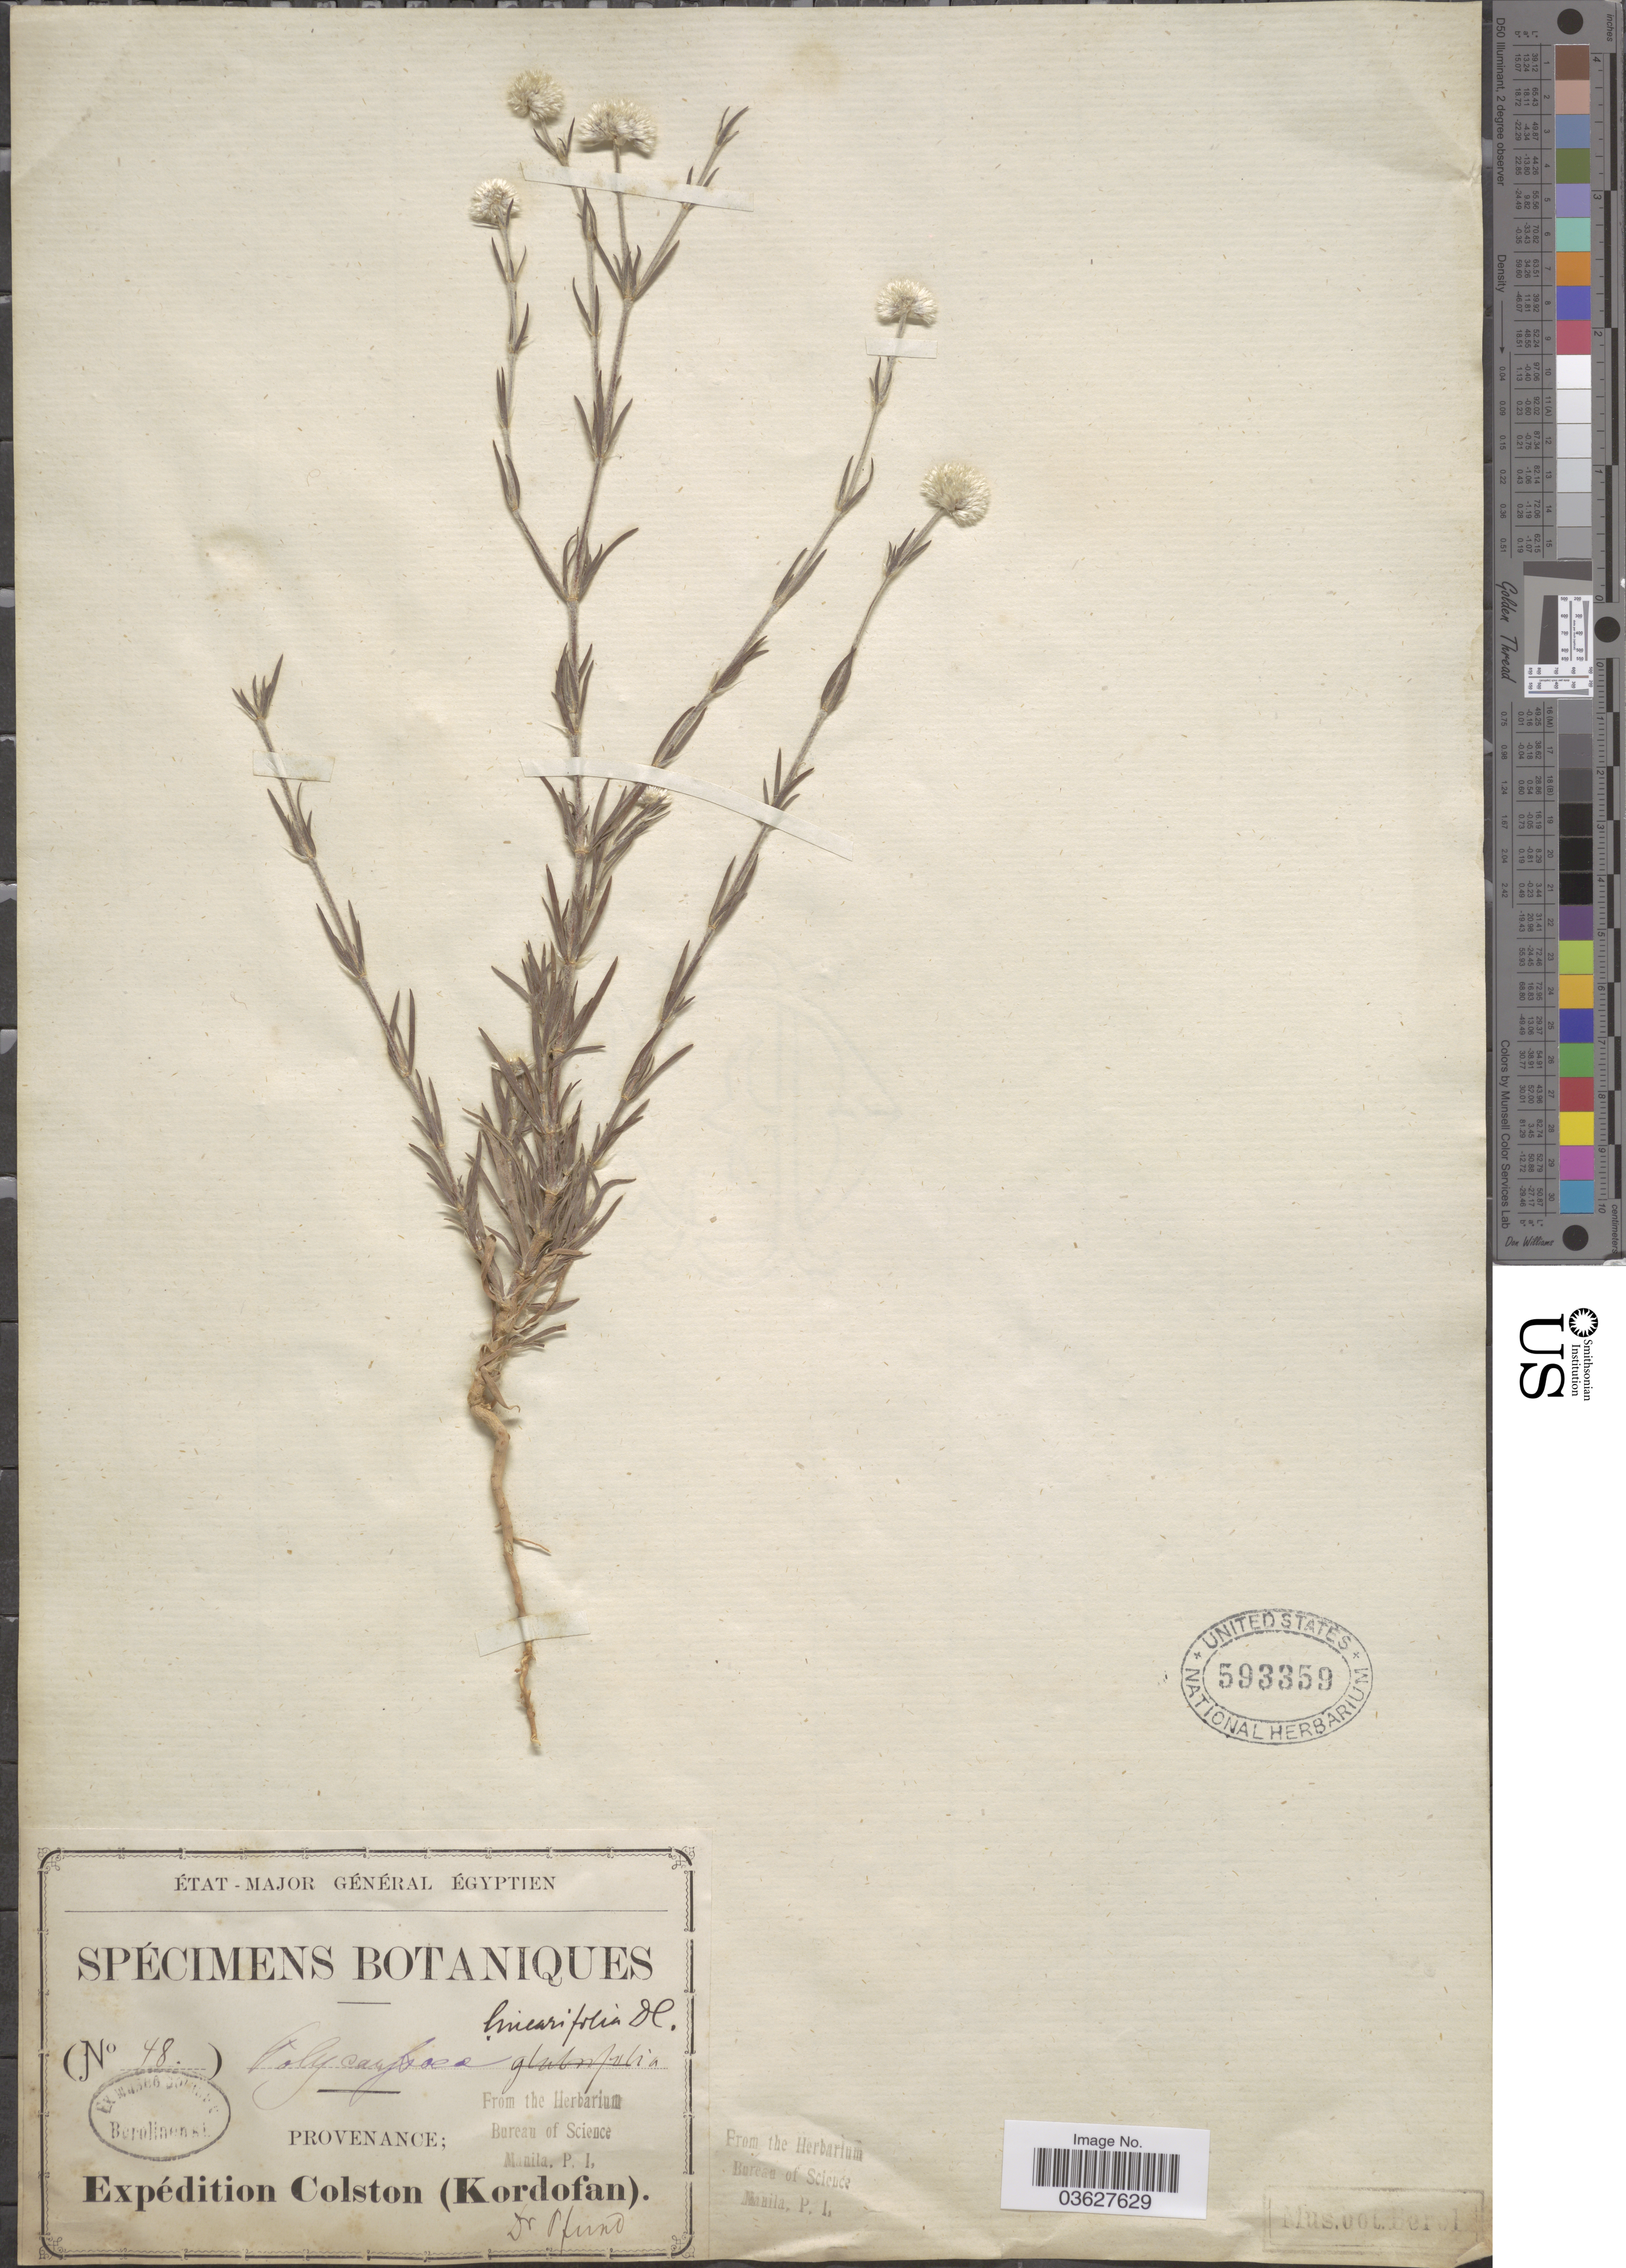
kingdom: Plantae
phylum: Tracheophyta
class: Magnoliopsida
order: Caryophyllales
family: Caryophyllaceae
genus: Polycarpaea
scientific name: Polycarpaea linearifolia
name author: (DC.) DC.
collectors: -. Pfund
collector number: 48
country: Egypt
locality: Colston (Kordofan).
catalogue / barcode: US 593359